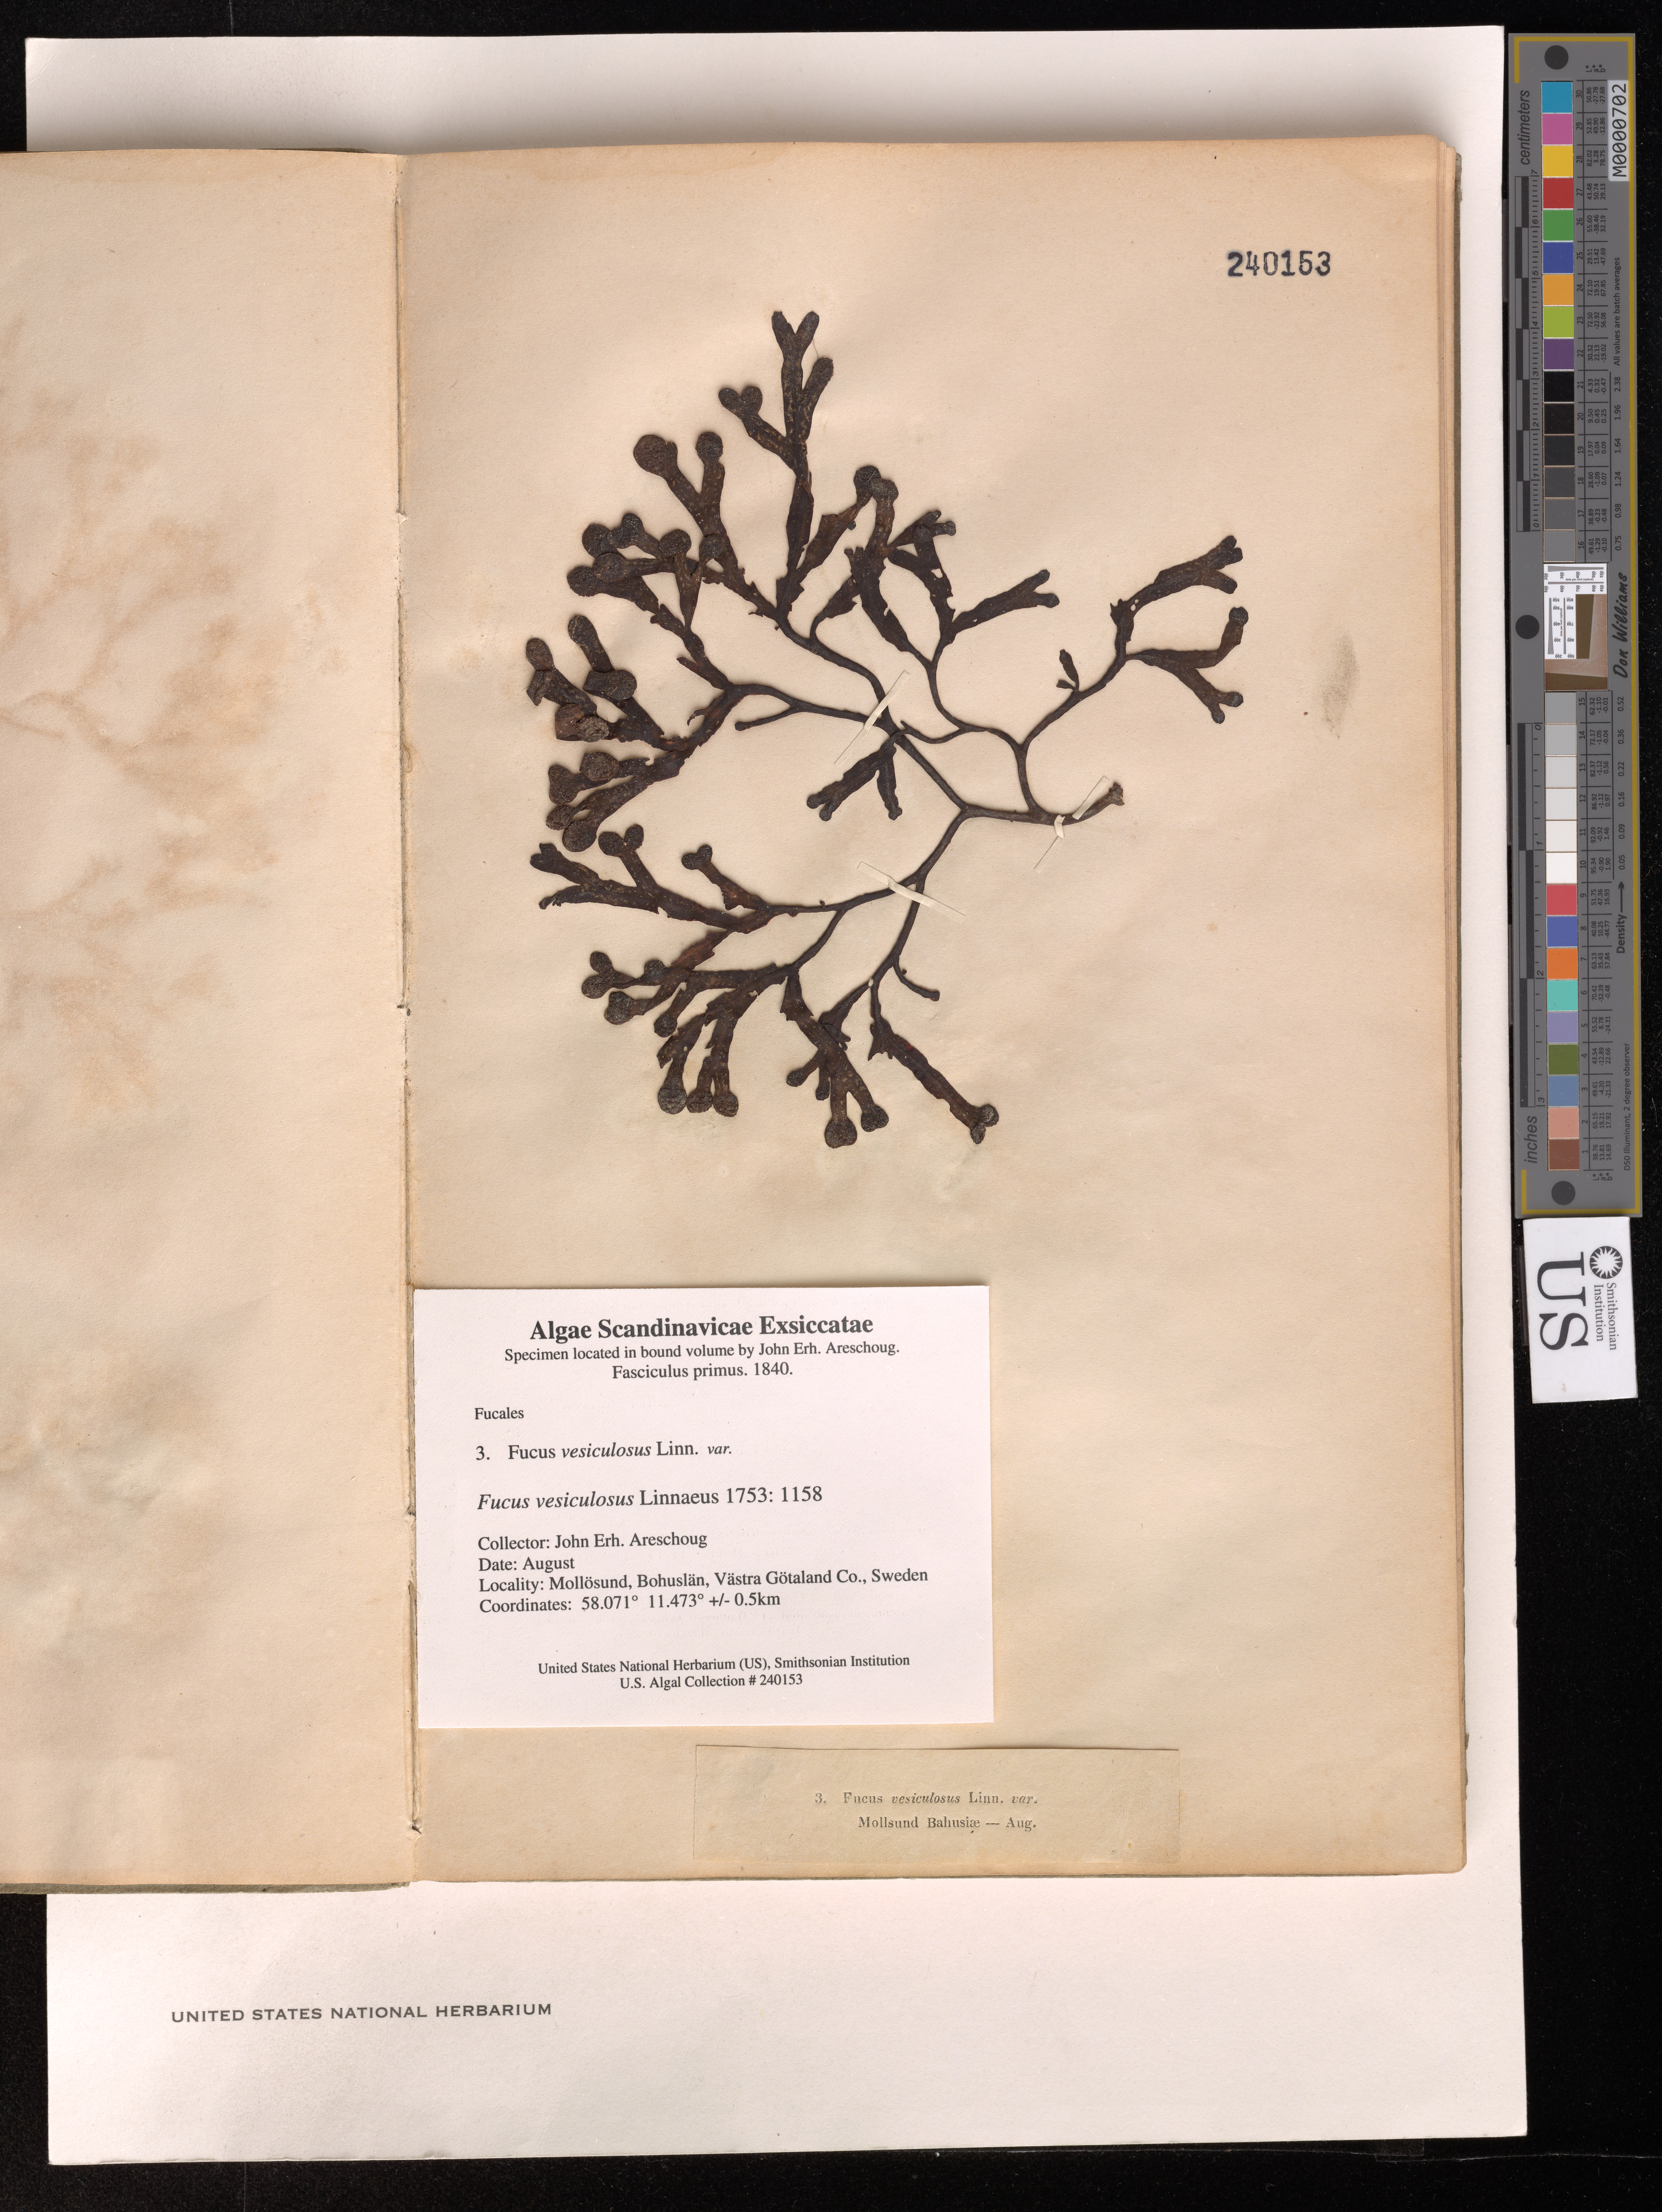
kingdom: Chromista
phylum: Ochrophyta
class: Phaeophyceae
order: Fucales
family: Fucaceae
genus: Fucus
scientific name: Fucus vesiculosus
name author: L.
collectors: J. Areschoug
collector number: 3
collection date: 1840-08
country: Sweden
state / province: Västra Götaland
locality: Mollösund, Bohuslan.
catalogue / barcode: US 240153